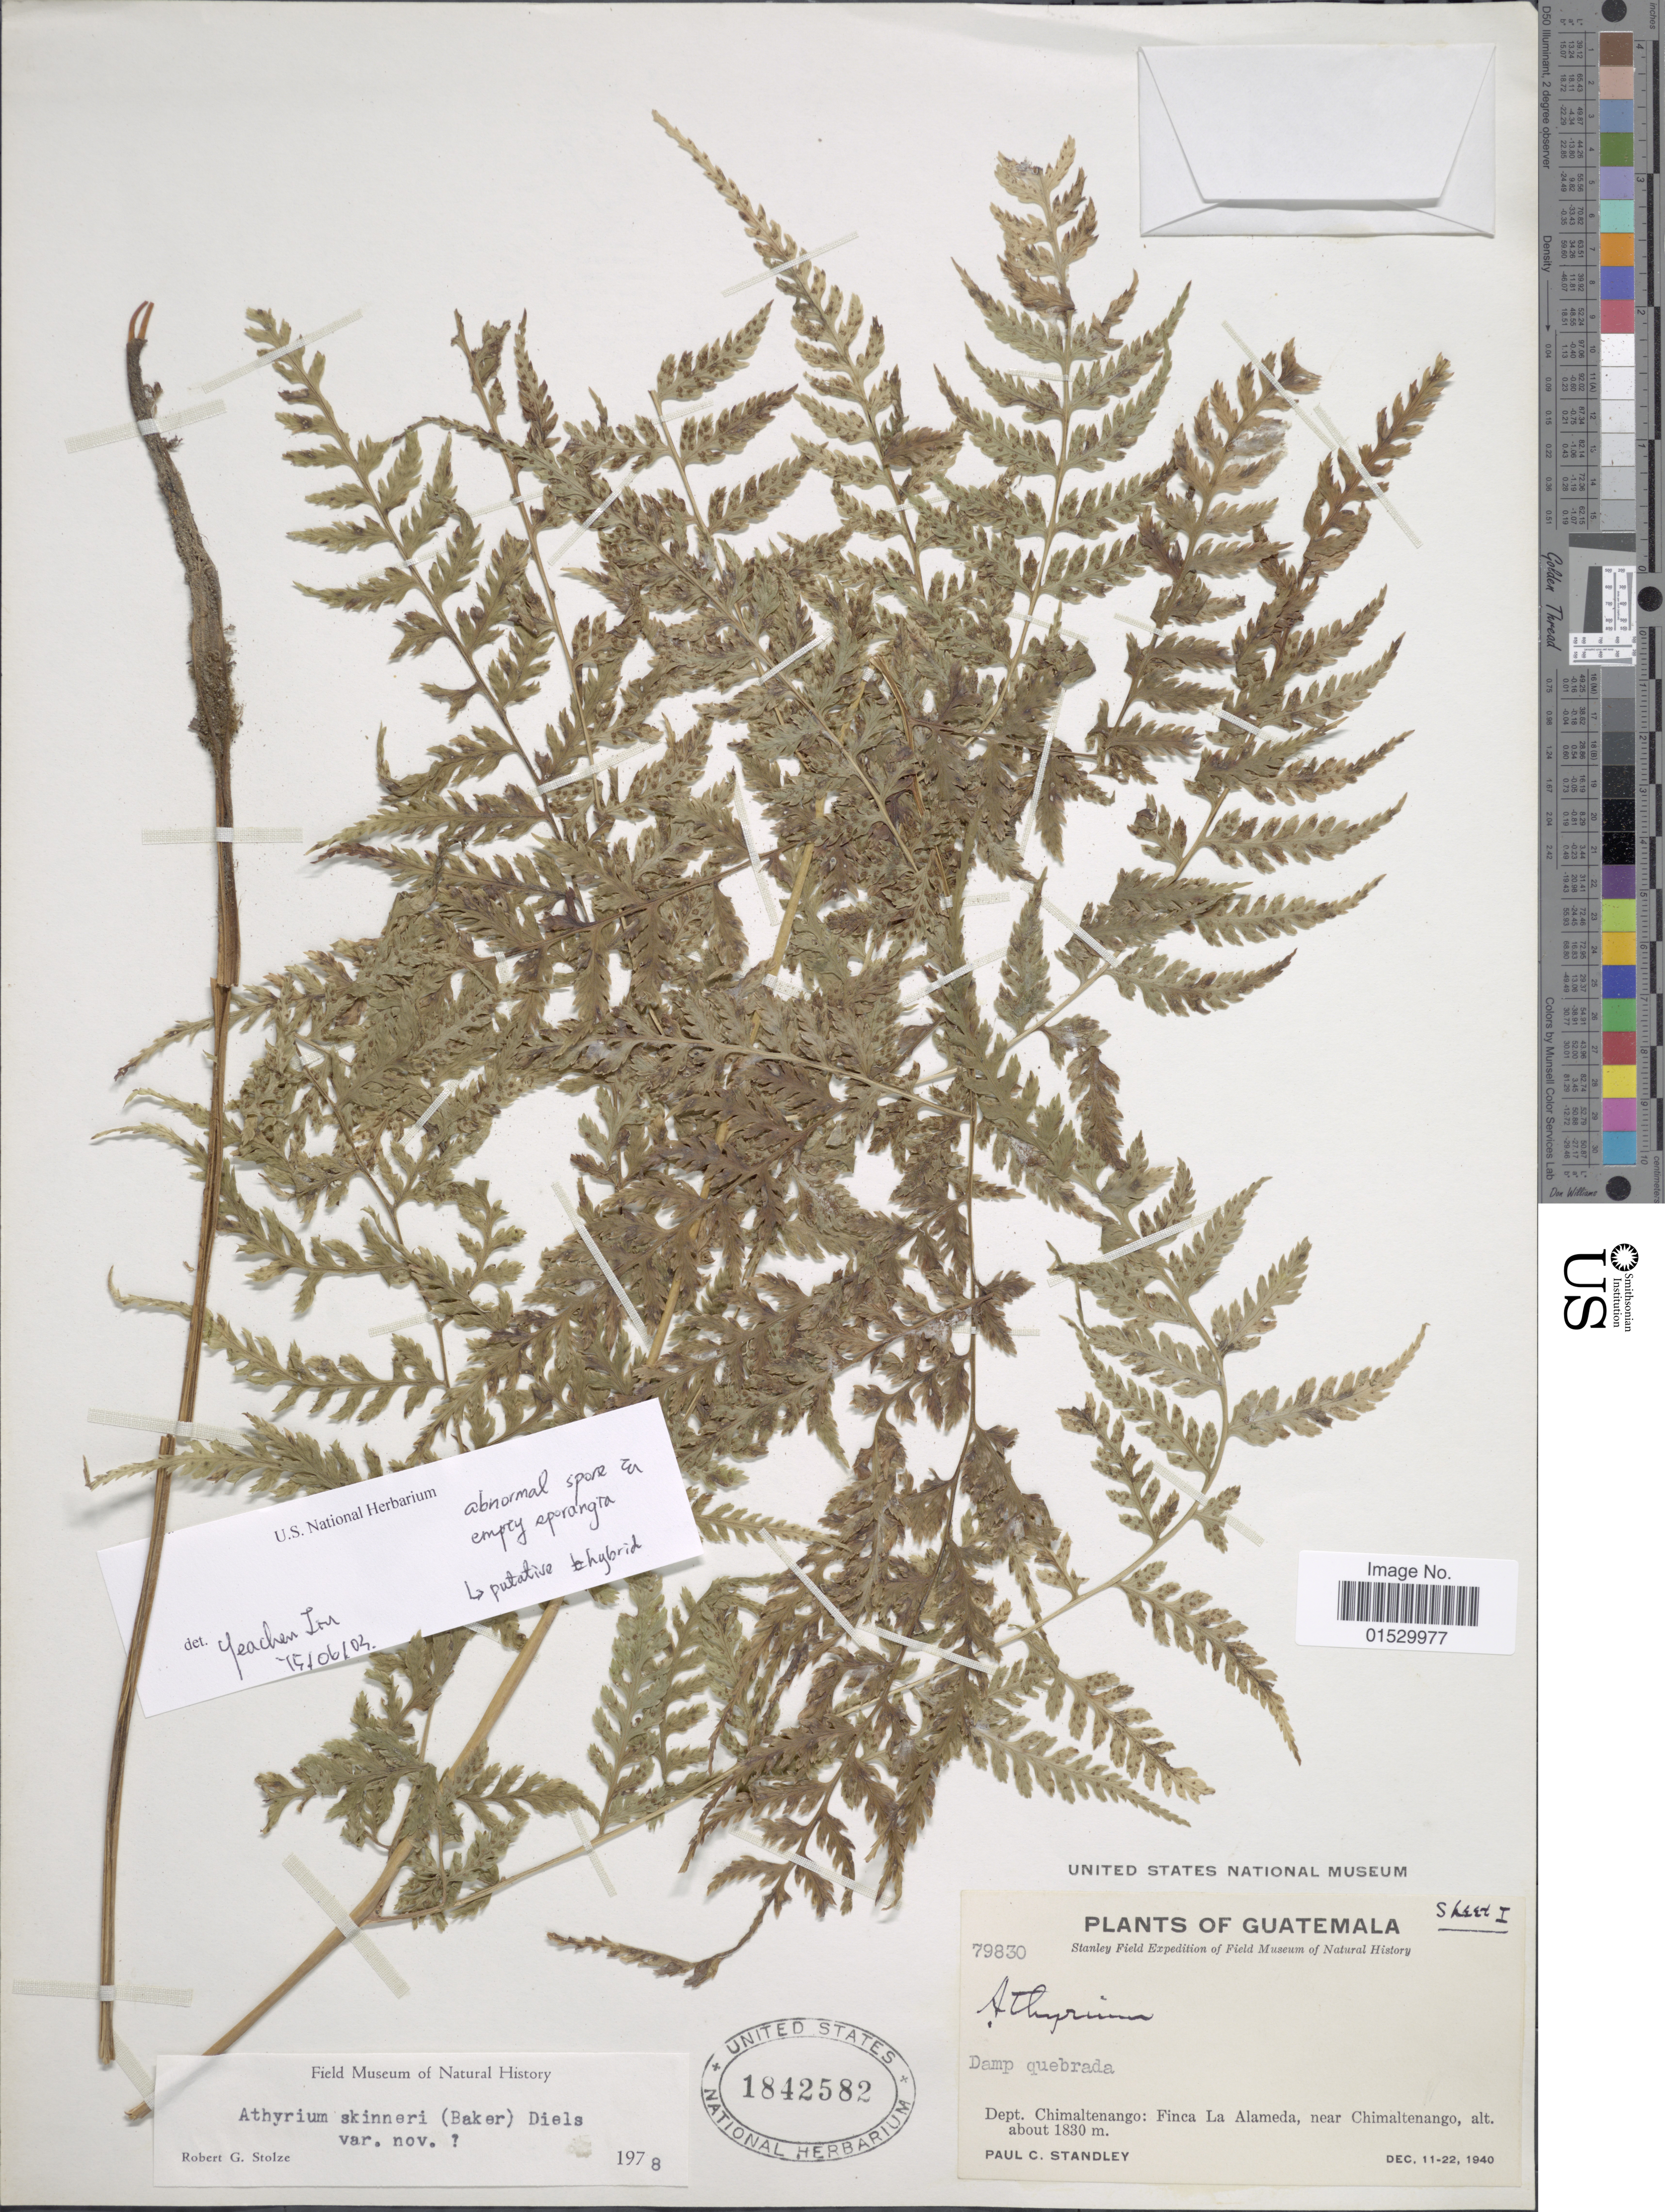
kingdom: Plantae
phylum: Tracheophyta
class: Polypodiopsida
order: Polypodiales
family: Athyriaceae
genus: Athyrium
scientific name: Athyrium skinneri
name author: (Baker) Diels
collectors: P. C. Standley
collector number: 79830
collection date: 1940-12-11/1940-12-22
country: Guatemala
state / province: Chimaltenango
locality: Finca La Alameda, near Chimaltenango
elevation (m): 1830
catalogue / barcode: US 1842582